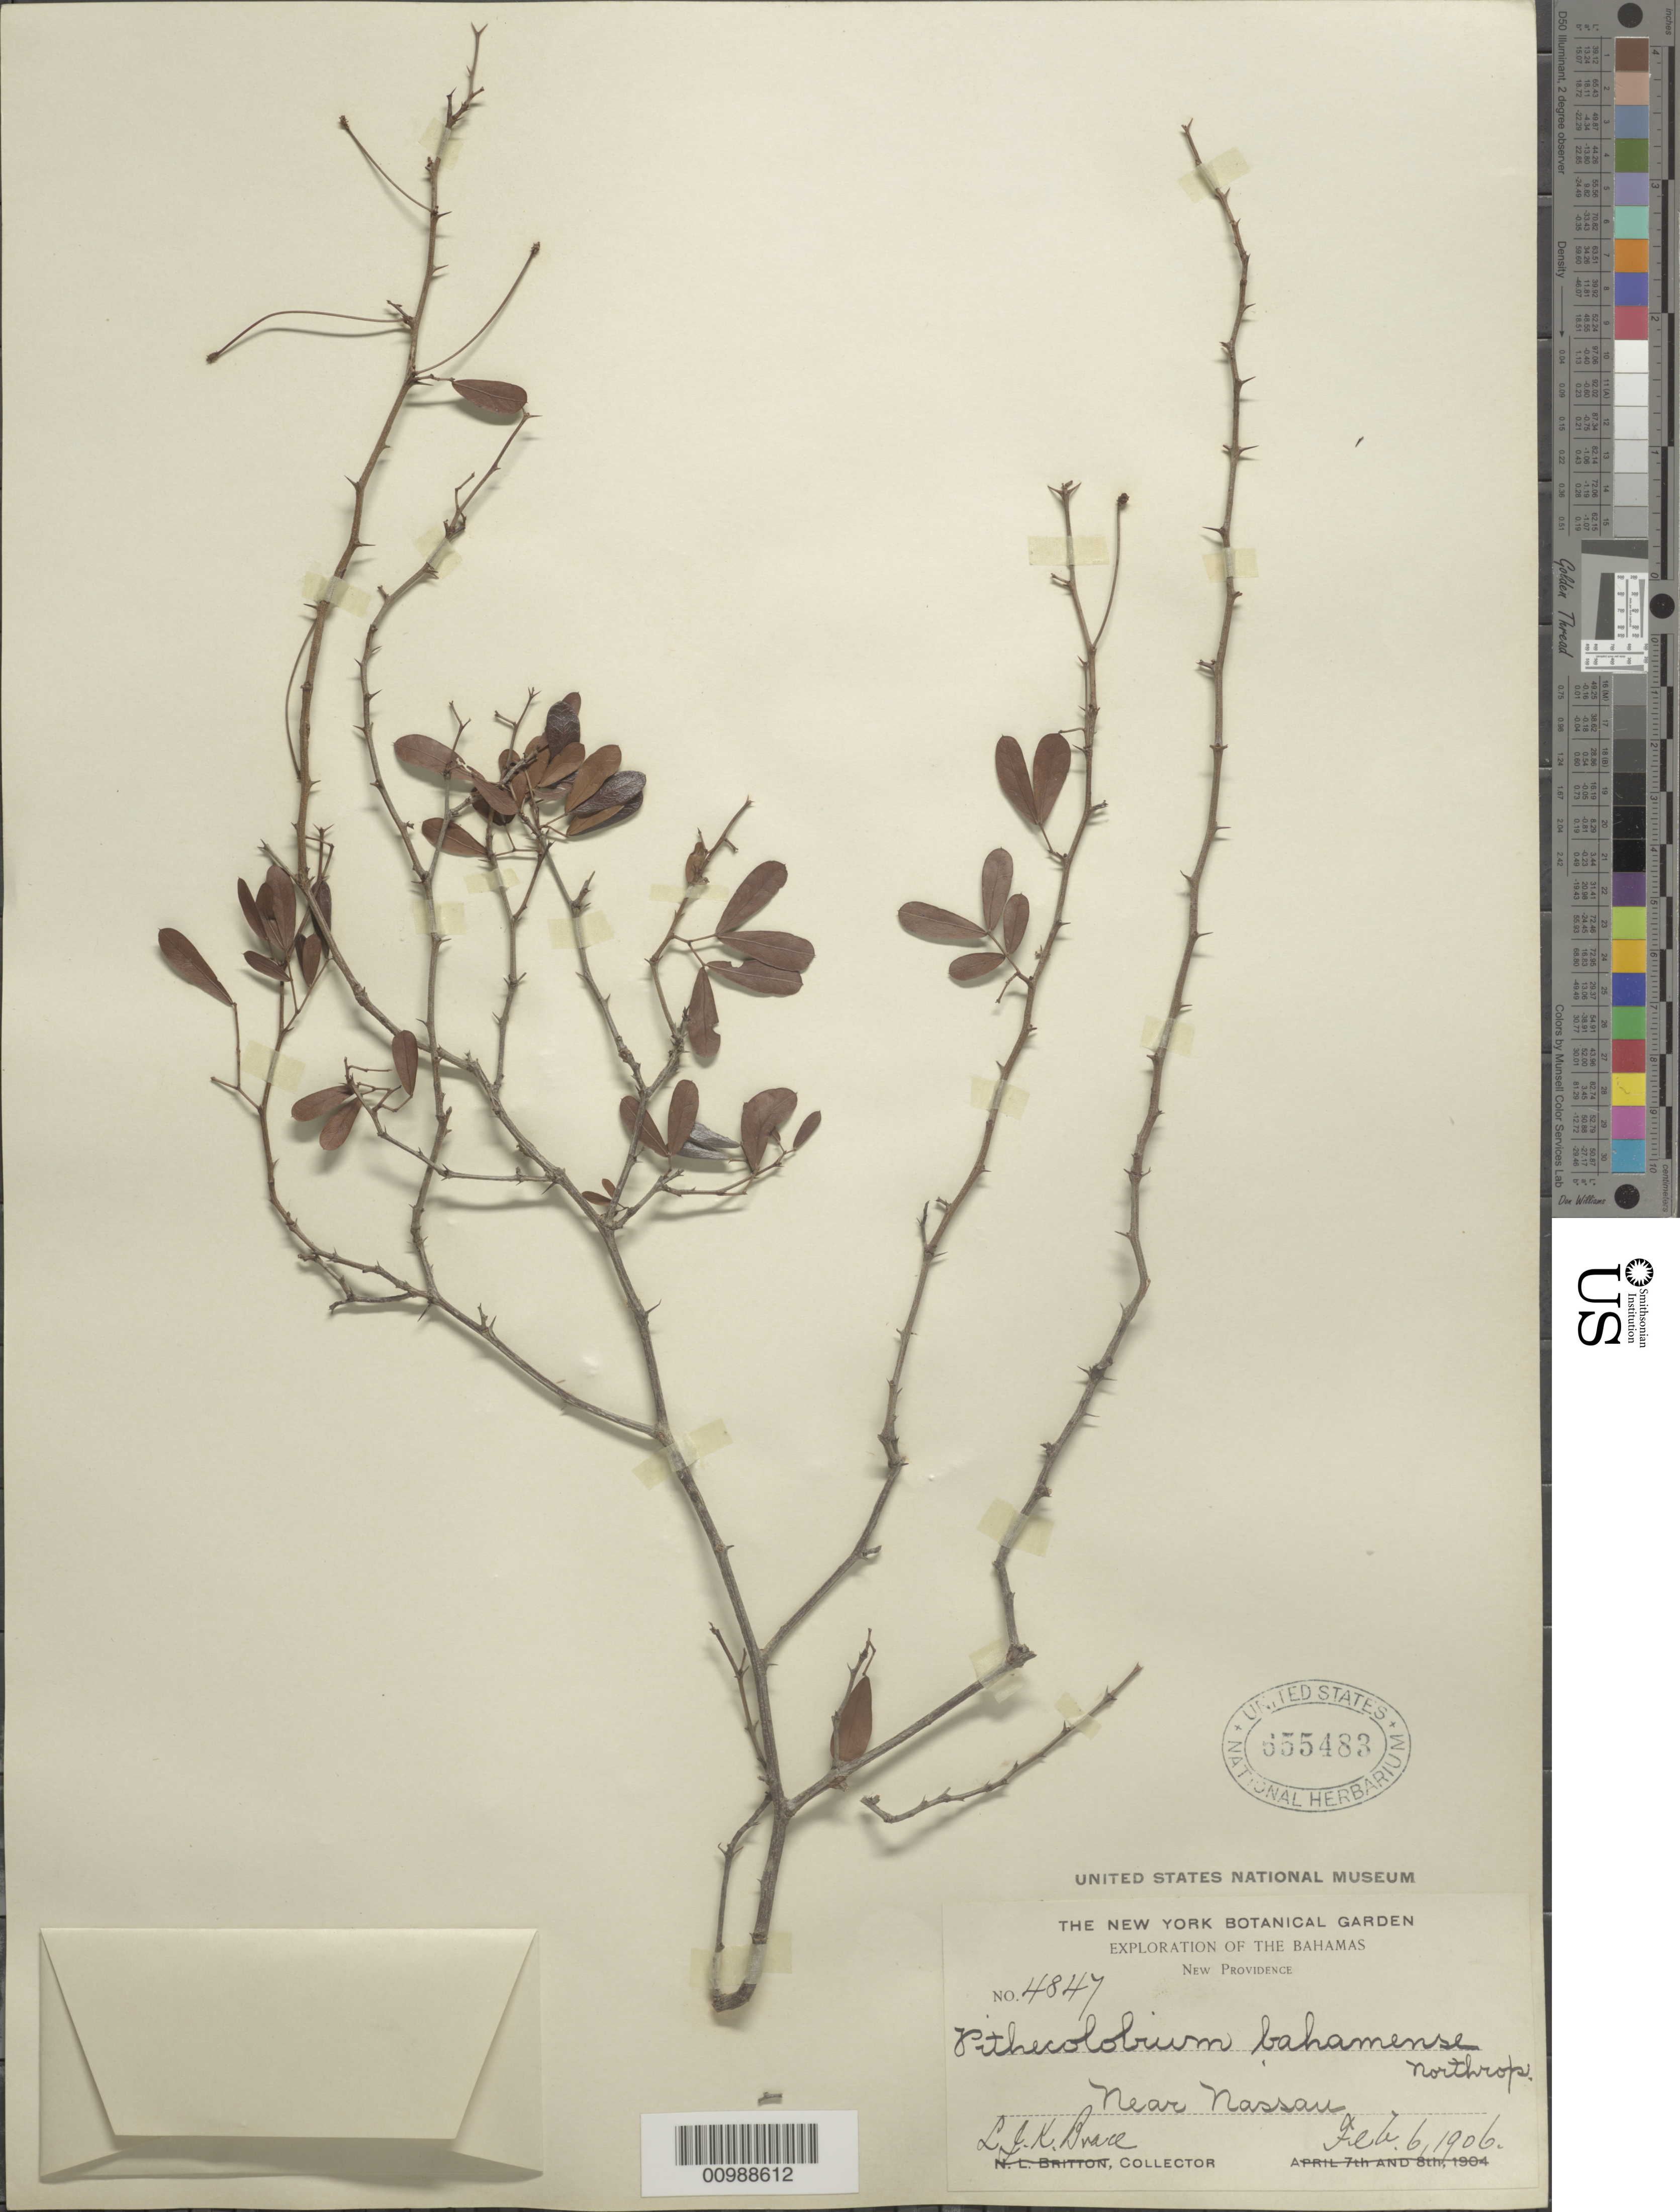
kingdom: Plantae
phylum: Tracheophyta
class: Magnoliopsida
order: Fabales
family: Fabaceae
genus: Pithecellobium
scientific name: Pithecellobium bahamense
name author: Northr.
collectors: L. J. K. Brace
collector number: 4847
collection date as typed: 06 Feb 1906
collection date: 1906-02-06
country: Bahamas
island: New Providence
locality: Near Nassau.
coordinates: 0 N, 0 E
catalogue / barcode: US 655483